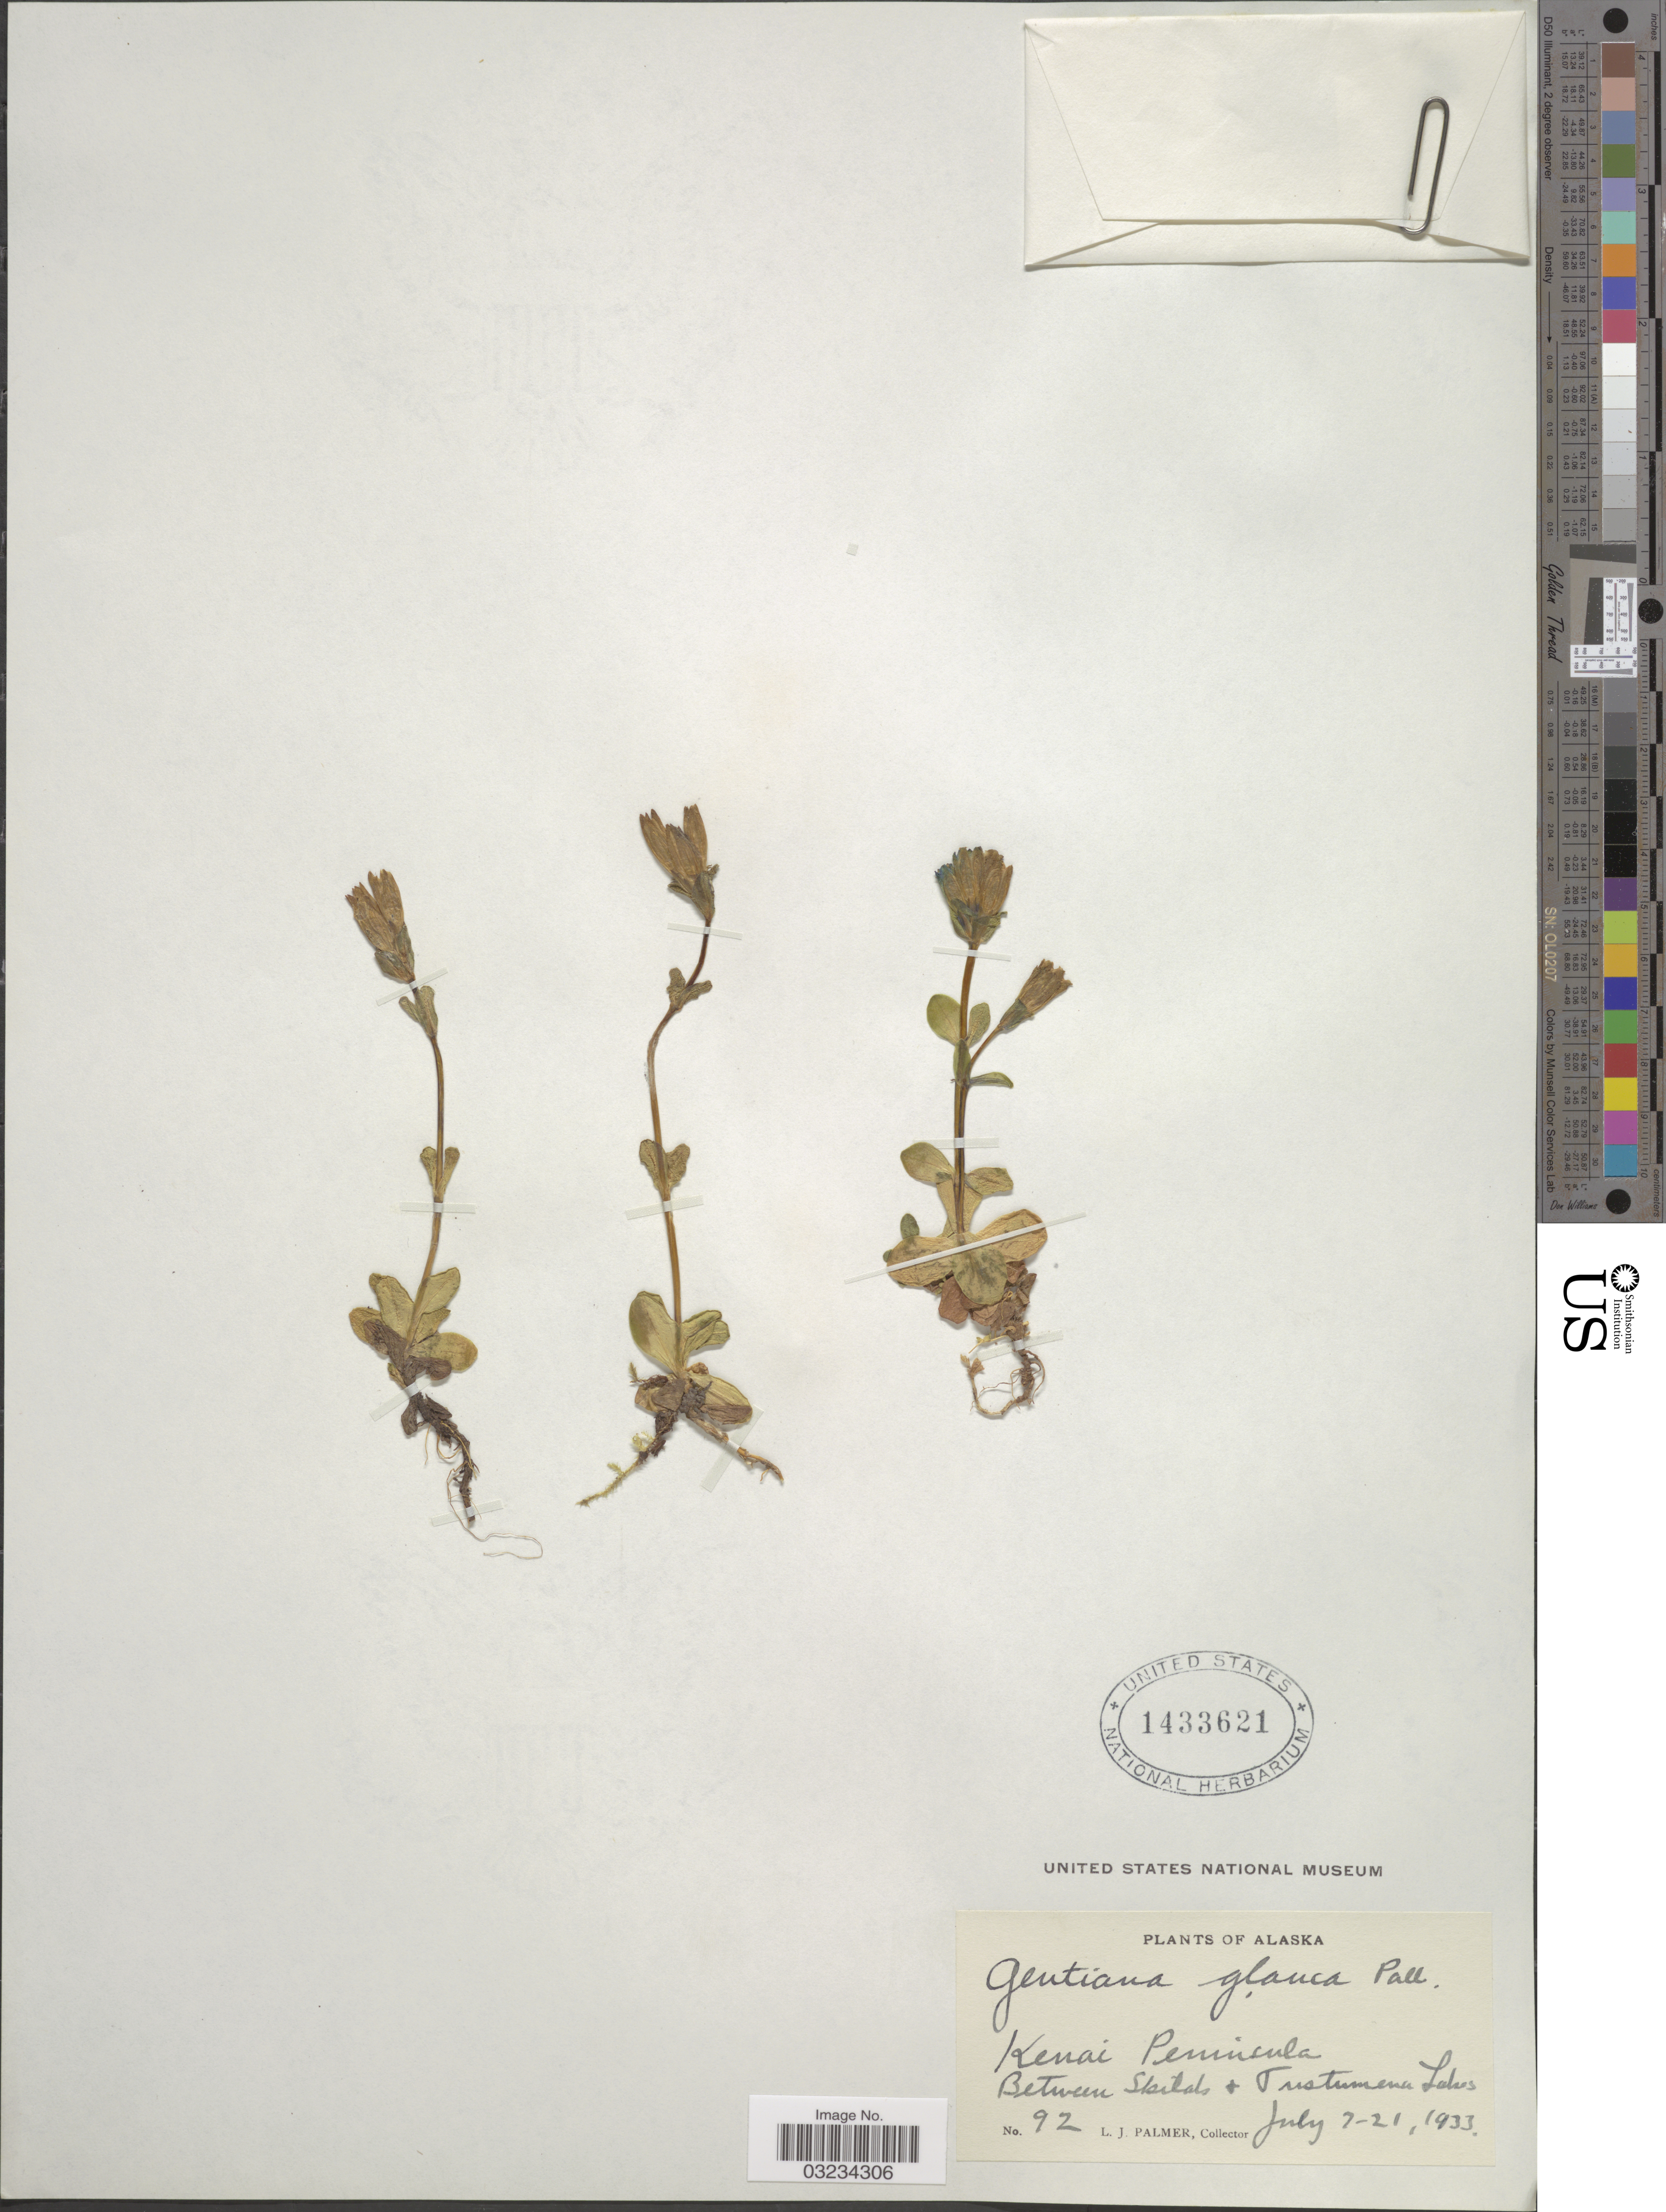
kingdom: Plantae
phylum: Tracheophyta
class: Magnoliopsida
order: Gentianales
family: Gentianaceae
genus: Gentiana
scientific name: Gentiana glauca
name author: Pall.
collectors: L. J. Palmer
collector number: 92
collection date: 1933-07-07/1933-07-21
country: United States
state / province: Alaska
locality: Kenai Peninsula. Between Skilak + Tustumena Lakes.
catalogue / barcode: US 1433621